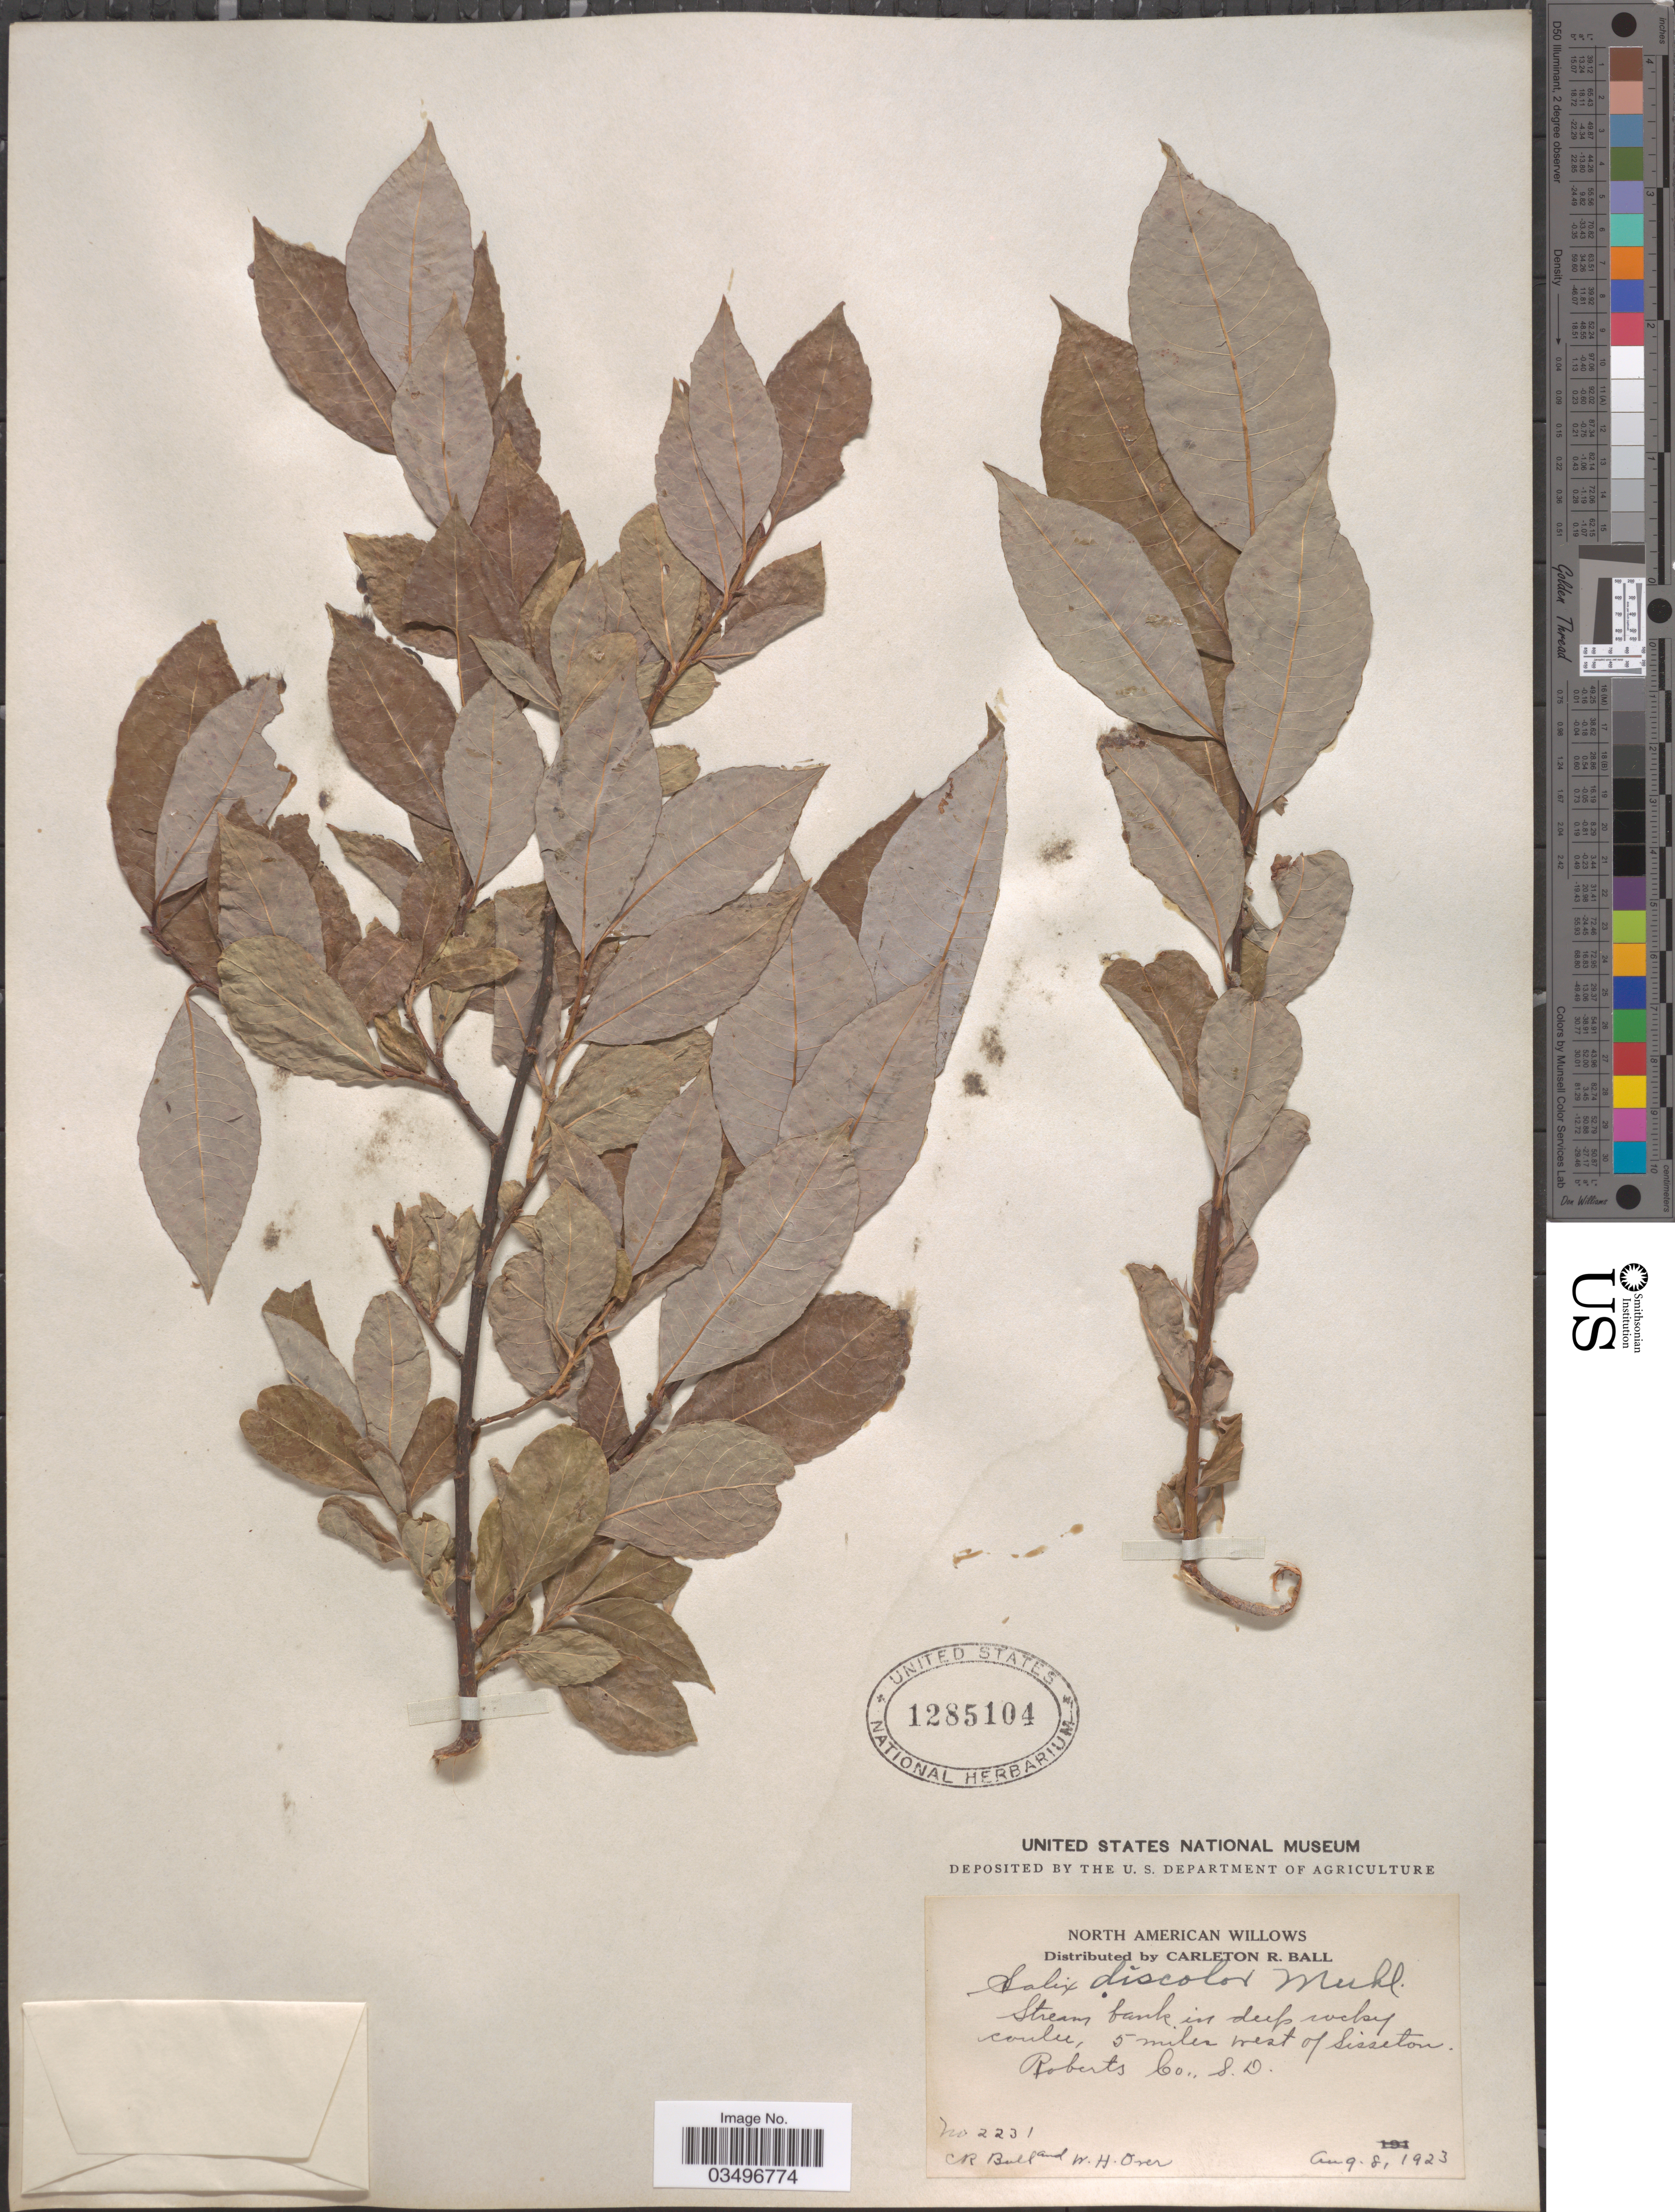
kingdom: Plantae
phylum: Tracheophyta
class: Magnoliopsida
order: Malpighiales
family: Salicaceae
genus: Salix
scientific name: Salix discolor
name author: Muhl.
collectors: C. R. Ball & W. Over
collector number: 2231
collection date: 1923-08-08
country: United States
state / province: South Dakota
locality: Stream bank in deep rocky coulee, 5 miles west of Sisseton. Roberts Co.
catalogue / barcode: US 1285104